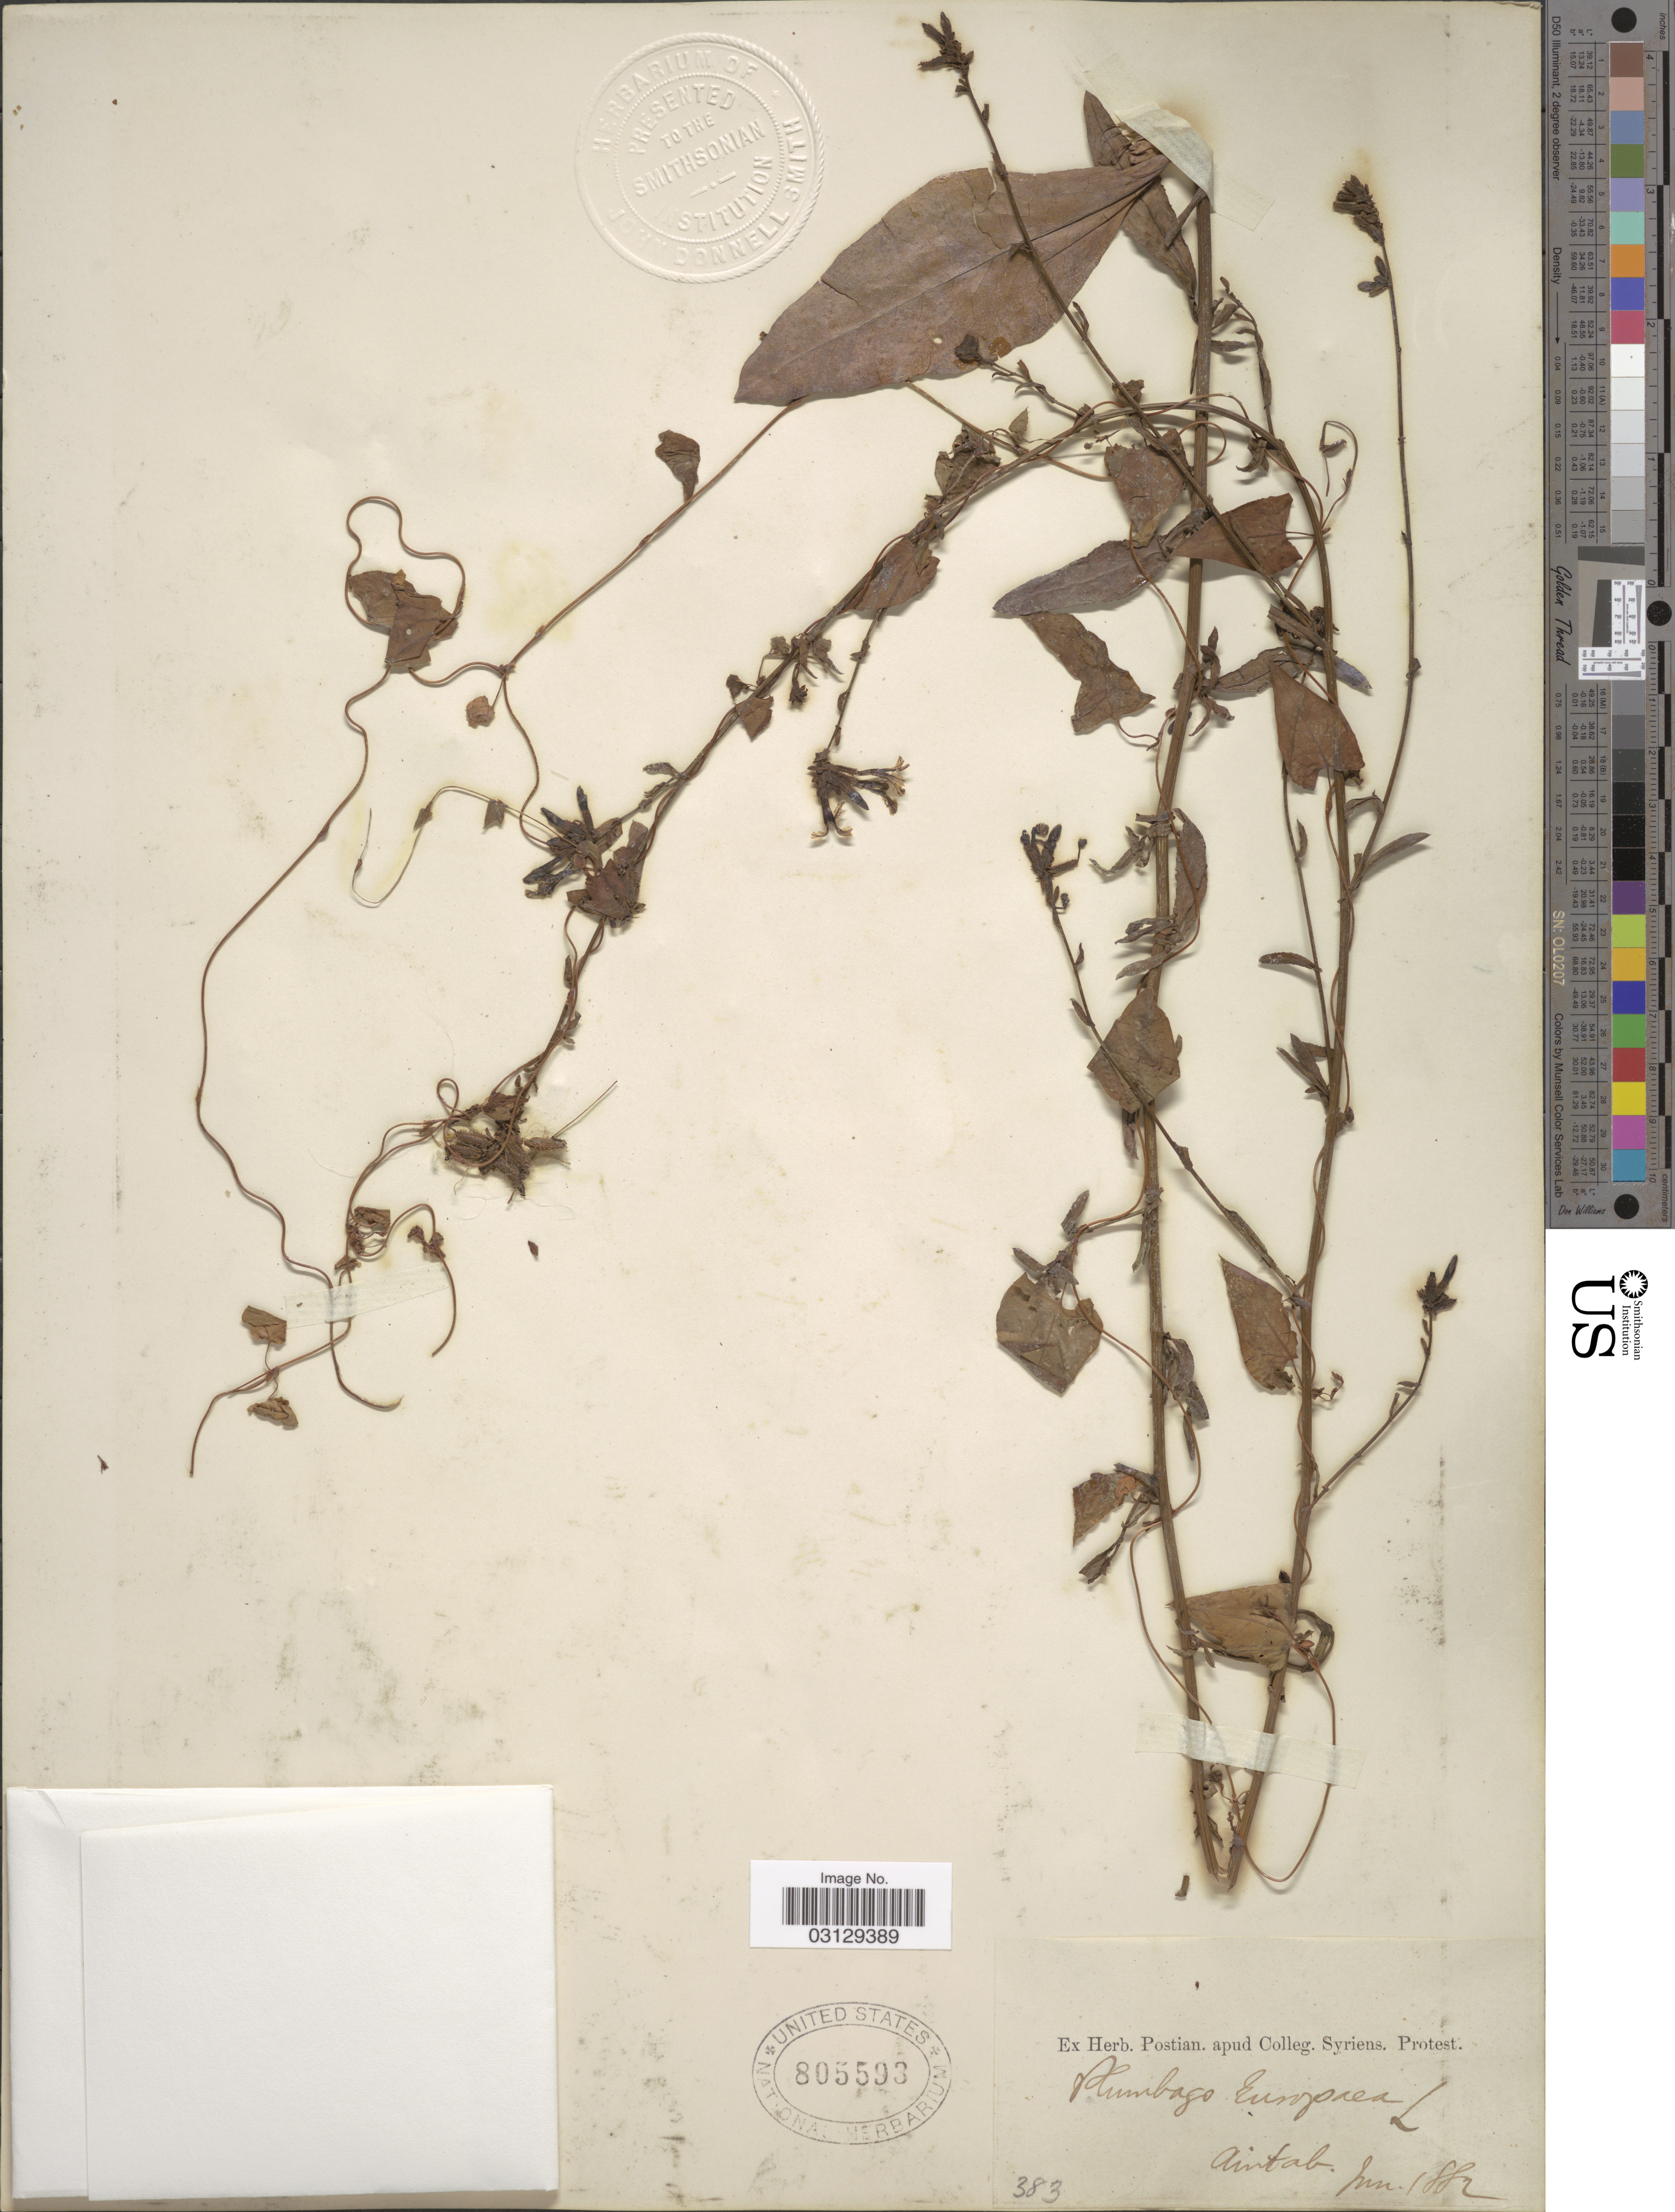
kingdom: Plantae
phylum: Tracheophyta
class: Magnoliopsida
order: Caryophyllales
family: Plumbaginaceae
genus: Plumbago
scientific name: Plumbago europaea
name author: L.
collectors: ex herb. Postian. apud Colleg. Syriens. Protest. USE "Fannie P. A. Shepard" (10308853) AS PRIMARY COLLECTOR INSTEAD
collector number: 383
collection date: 1882-06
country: Turkey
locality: Aintab.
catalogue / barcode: US 805593